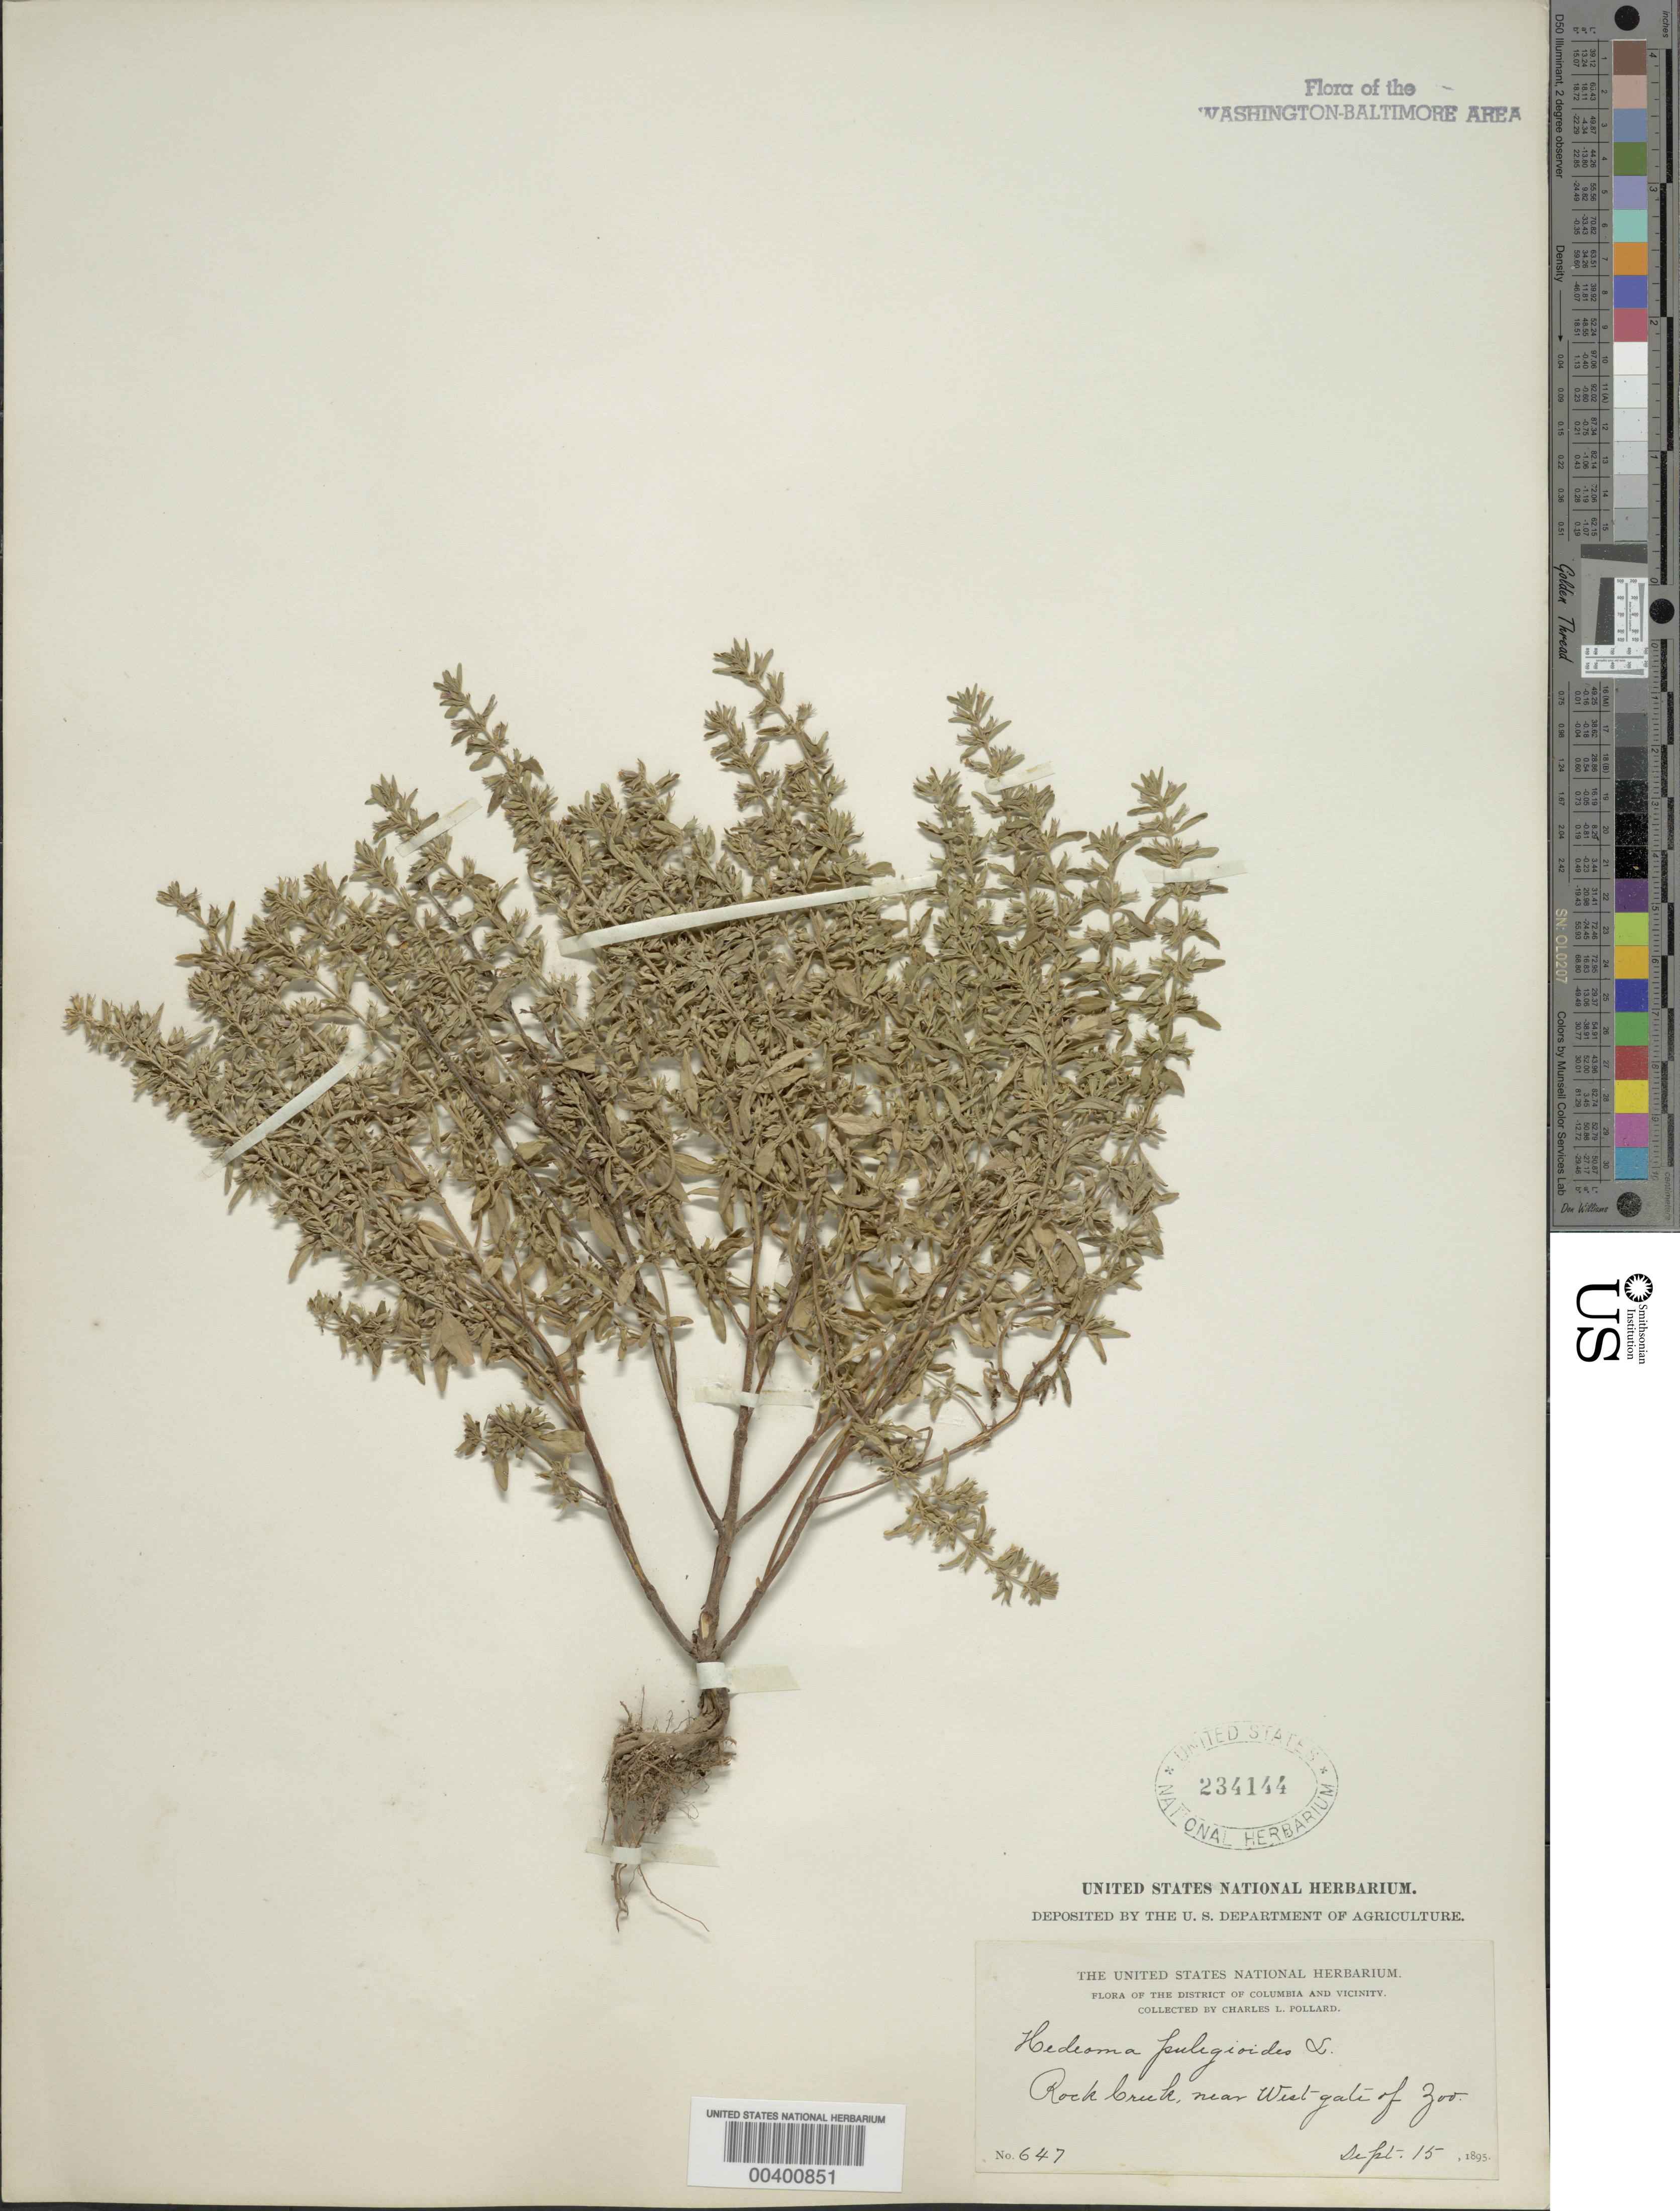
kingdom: Plantae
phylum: Tracheophyta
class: Magnoliopsida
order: Lamiales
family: Lamiaceae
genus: Hedeoma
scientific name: Hedeoma pulegioides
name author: (L.) Pers.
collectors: C. L. Pollard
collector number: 647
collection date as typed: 15 Sep 1895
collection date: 1895-09-15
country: United States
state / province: District of Columbia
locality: Rock Creek near west gate of Zoo Rock Creek Park and vicinity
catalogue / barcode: US 234144